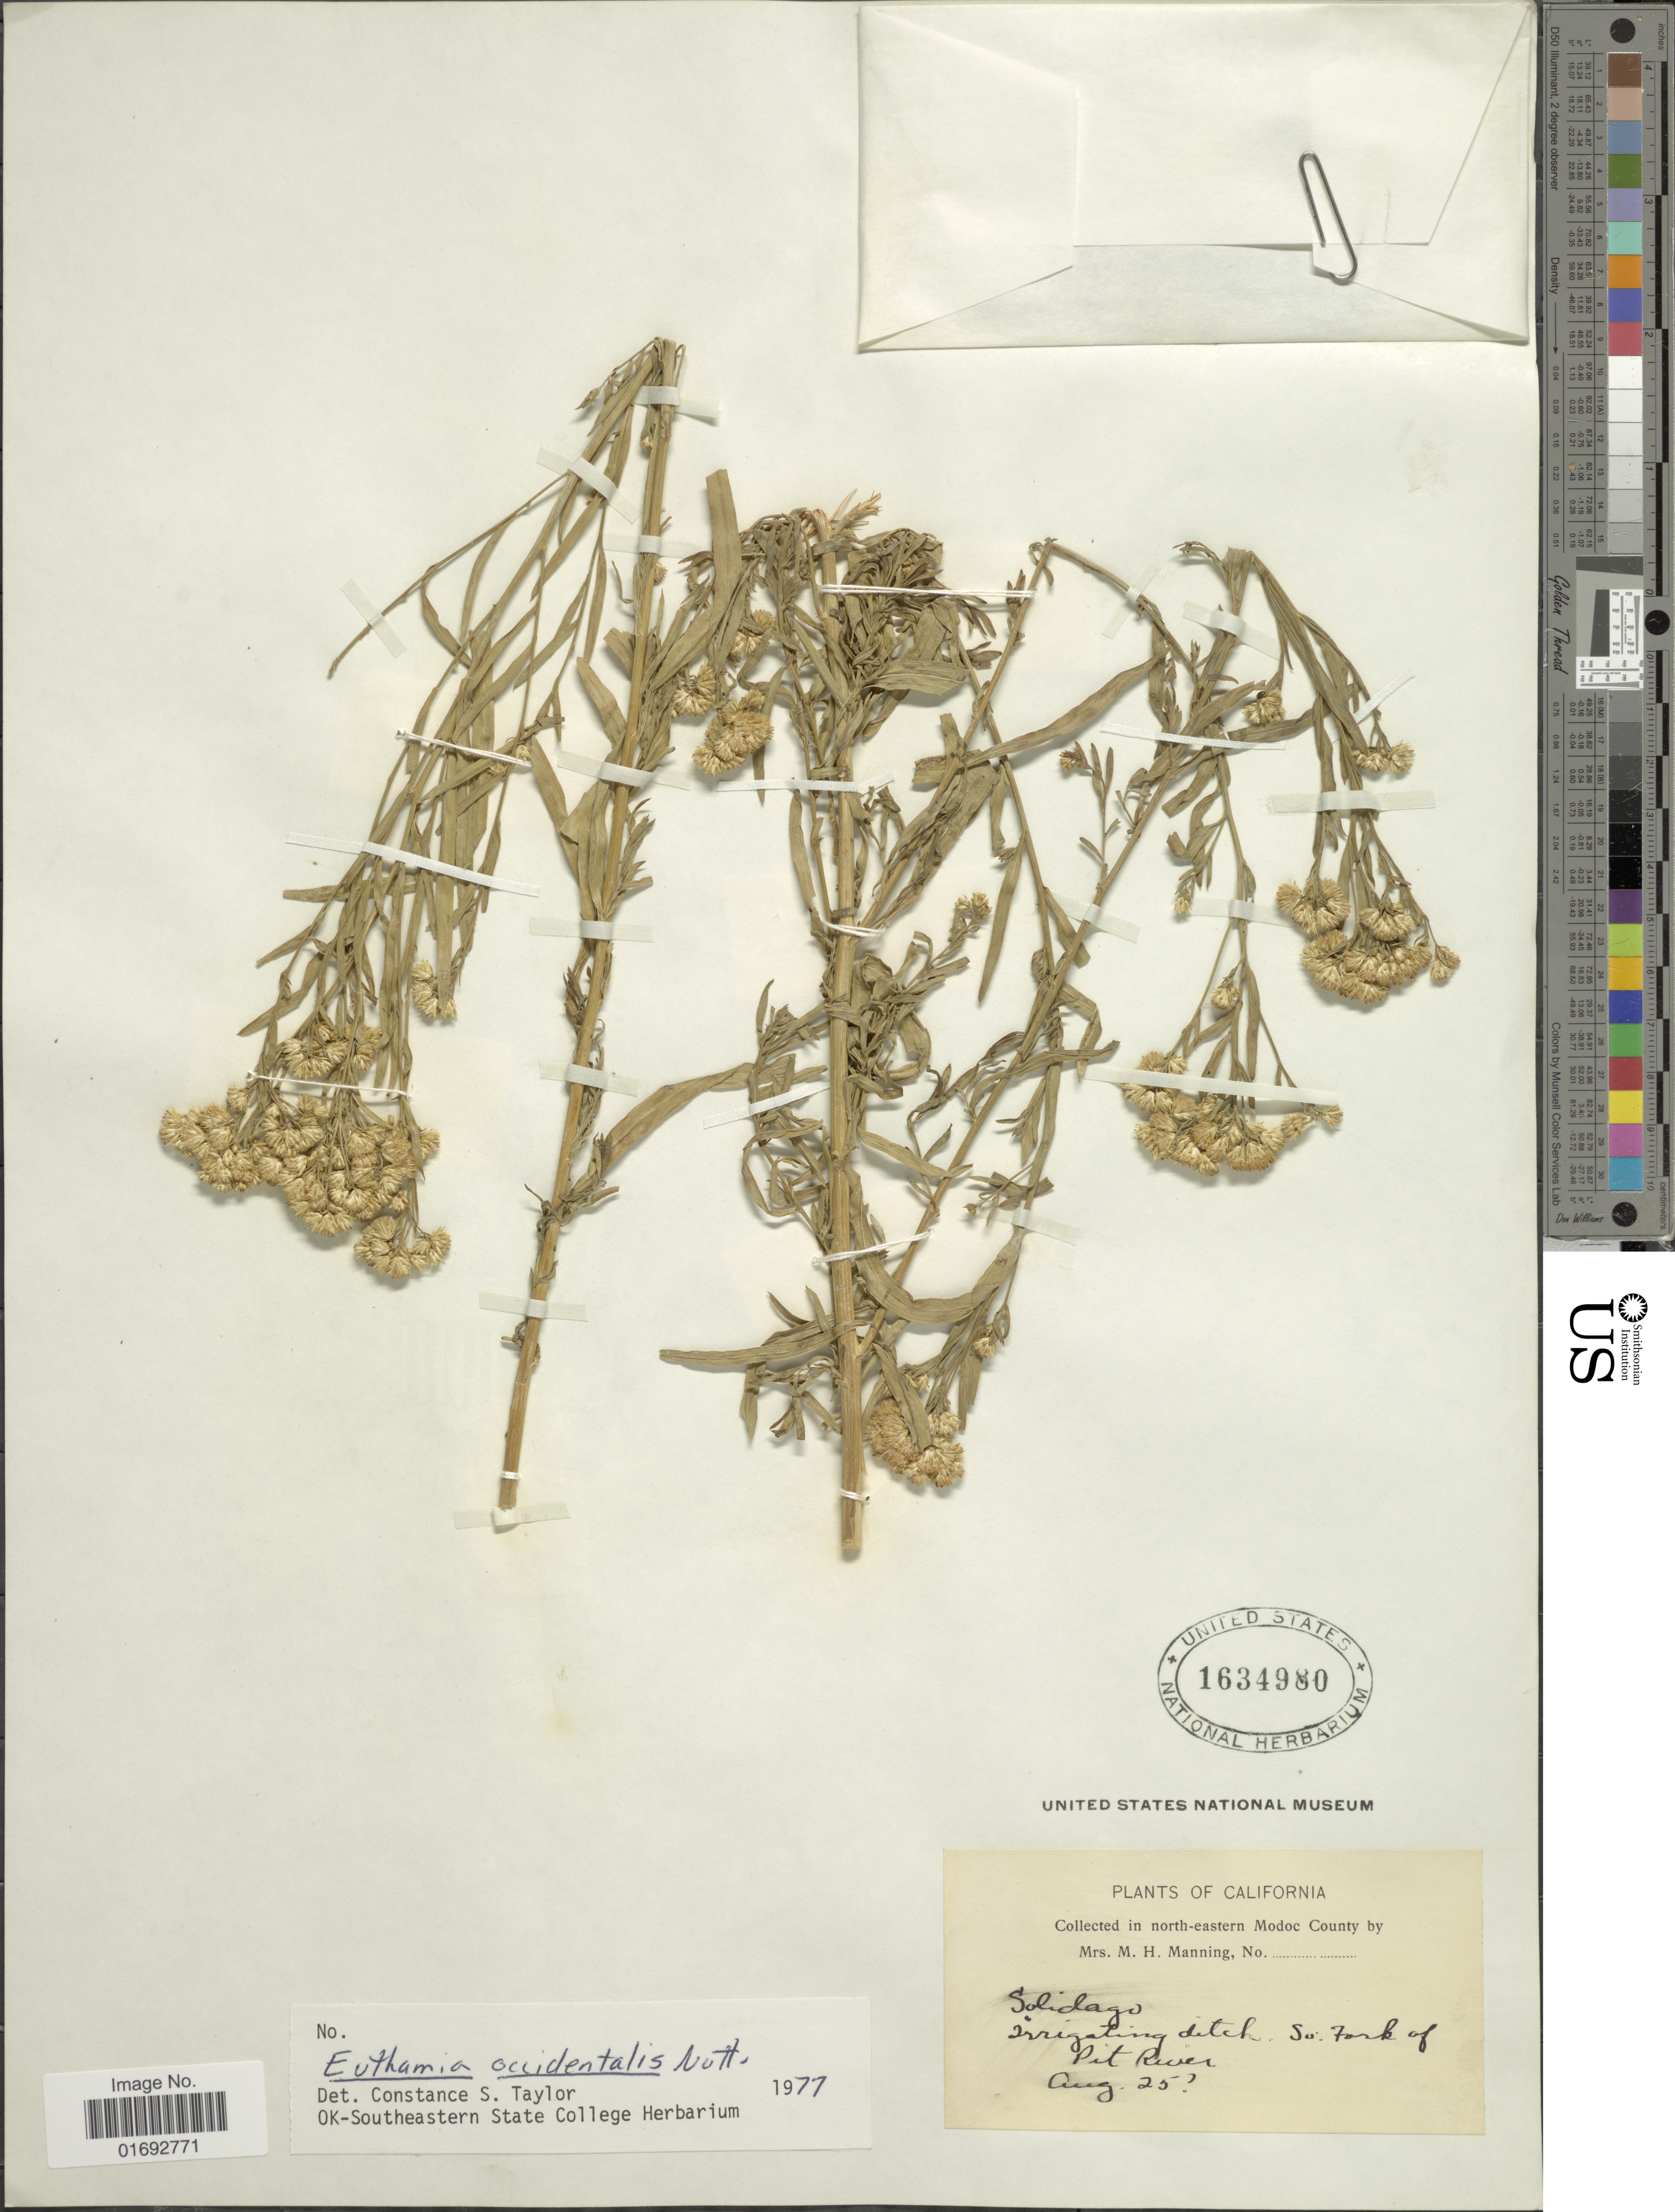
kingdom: Plantae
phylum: Tracheophyta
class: Magnoliopsida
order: Asterales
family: Asteraceae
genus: Euthamia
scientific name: Euthamia occidentalis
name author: Nutt.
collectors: M. Manning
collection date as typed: Transcribed d/m/y: /8/25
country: United States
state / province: California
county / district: Modoc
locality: North-eastern Mofoc County, So. fork of Pit River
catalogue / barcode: US 1634980